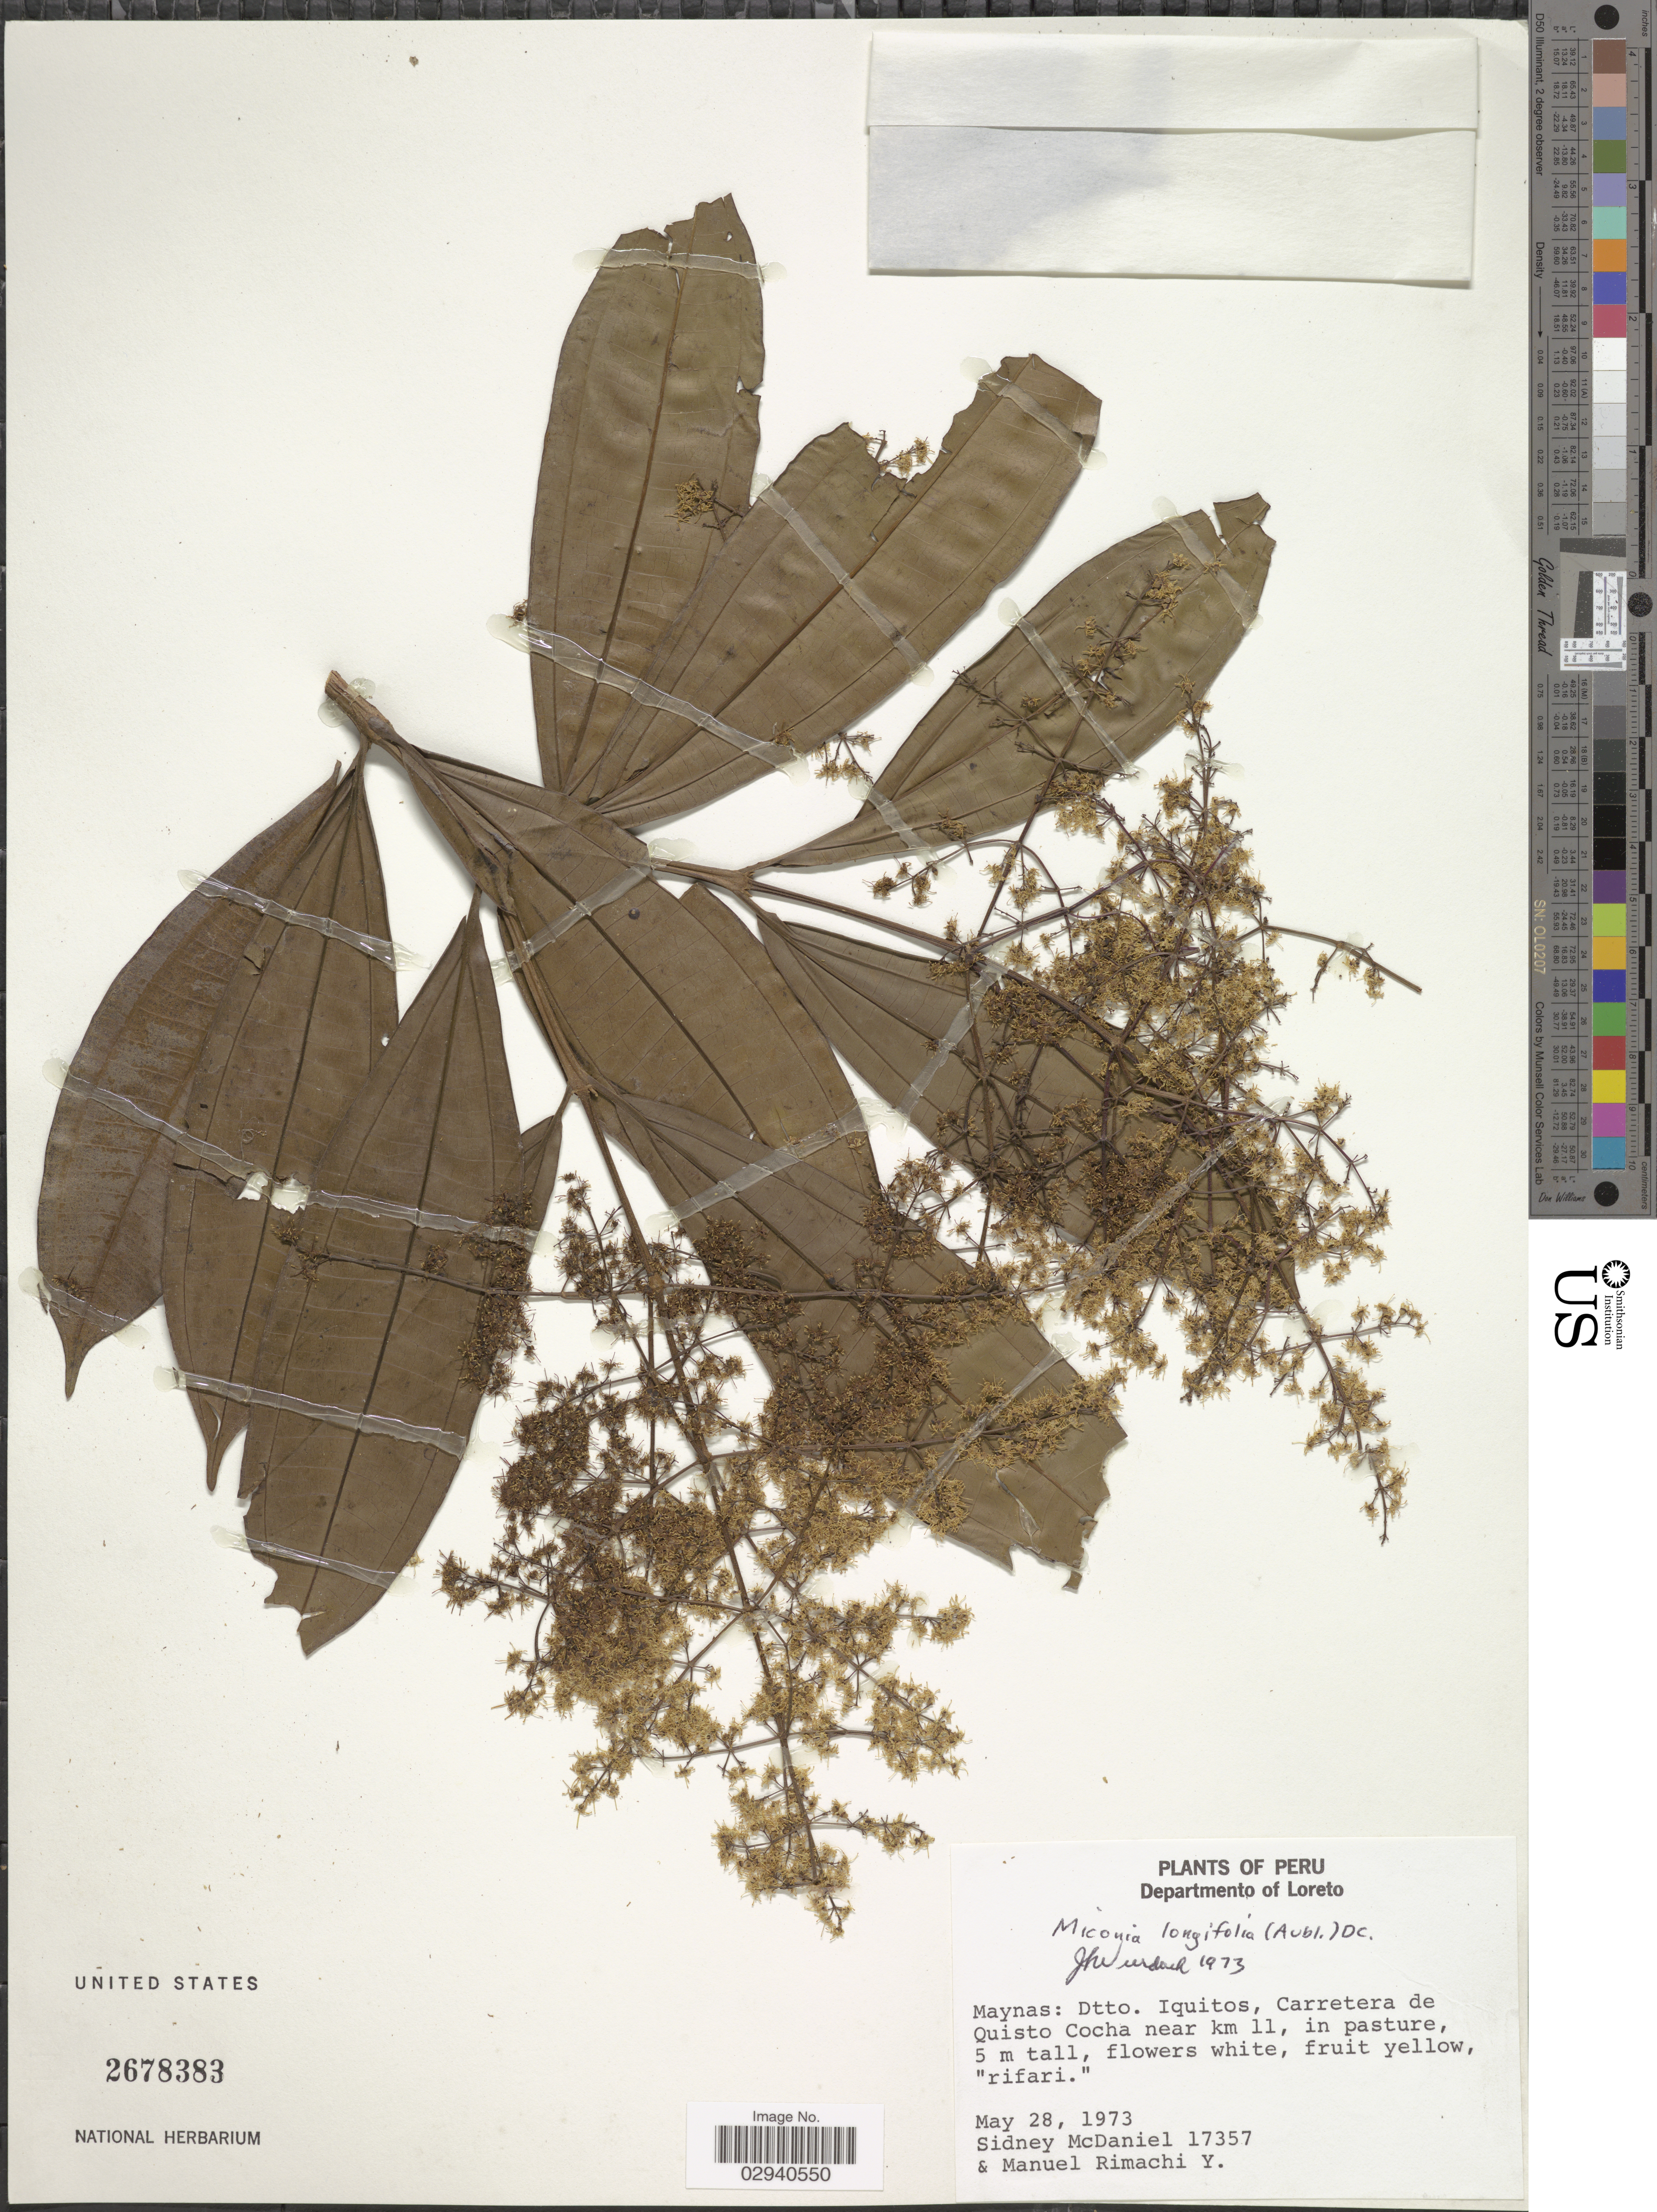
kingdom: Plantae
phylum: Tracheophyta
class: Magnoliopsida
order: Myrtales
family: Melastomataceae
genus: Miconia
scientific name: Miconia longifolia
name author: (Aubl.) DC.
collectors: S. McDaniel & M. Rimachi Y.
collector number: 17357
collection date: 1973-05-28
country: Peru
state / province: Loreto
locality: Departmento of Loreto. Maynas: Dtto. Iquitos, Carretera de Quisto Cocha near km 11.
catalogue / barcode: US 2678383